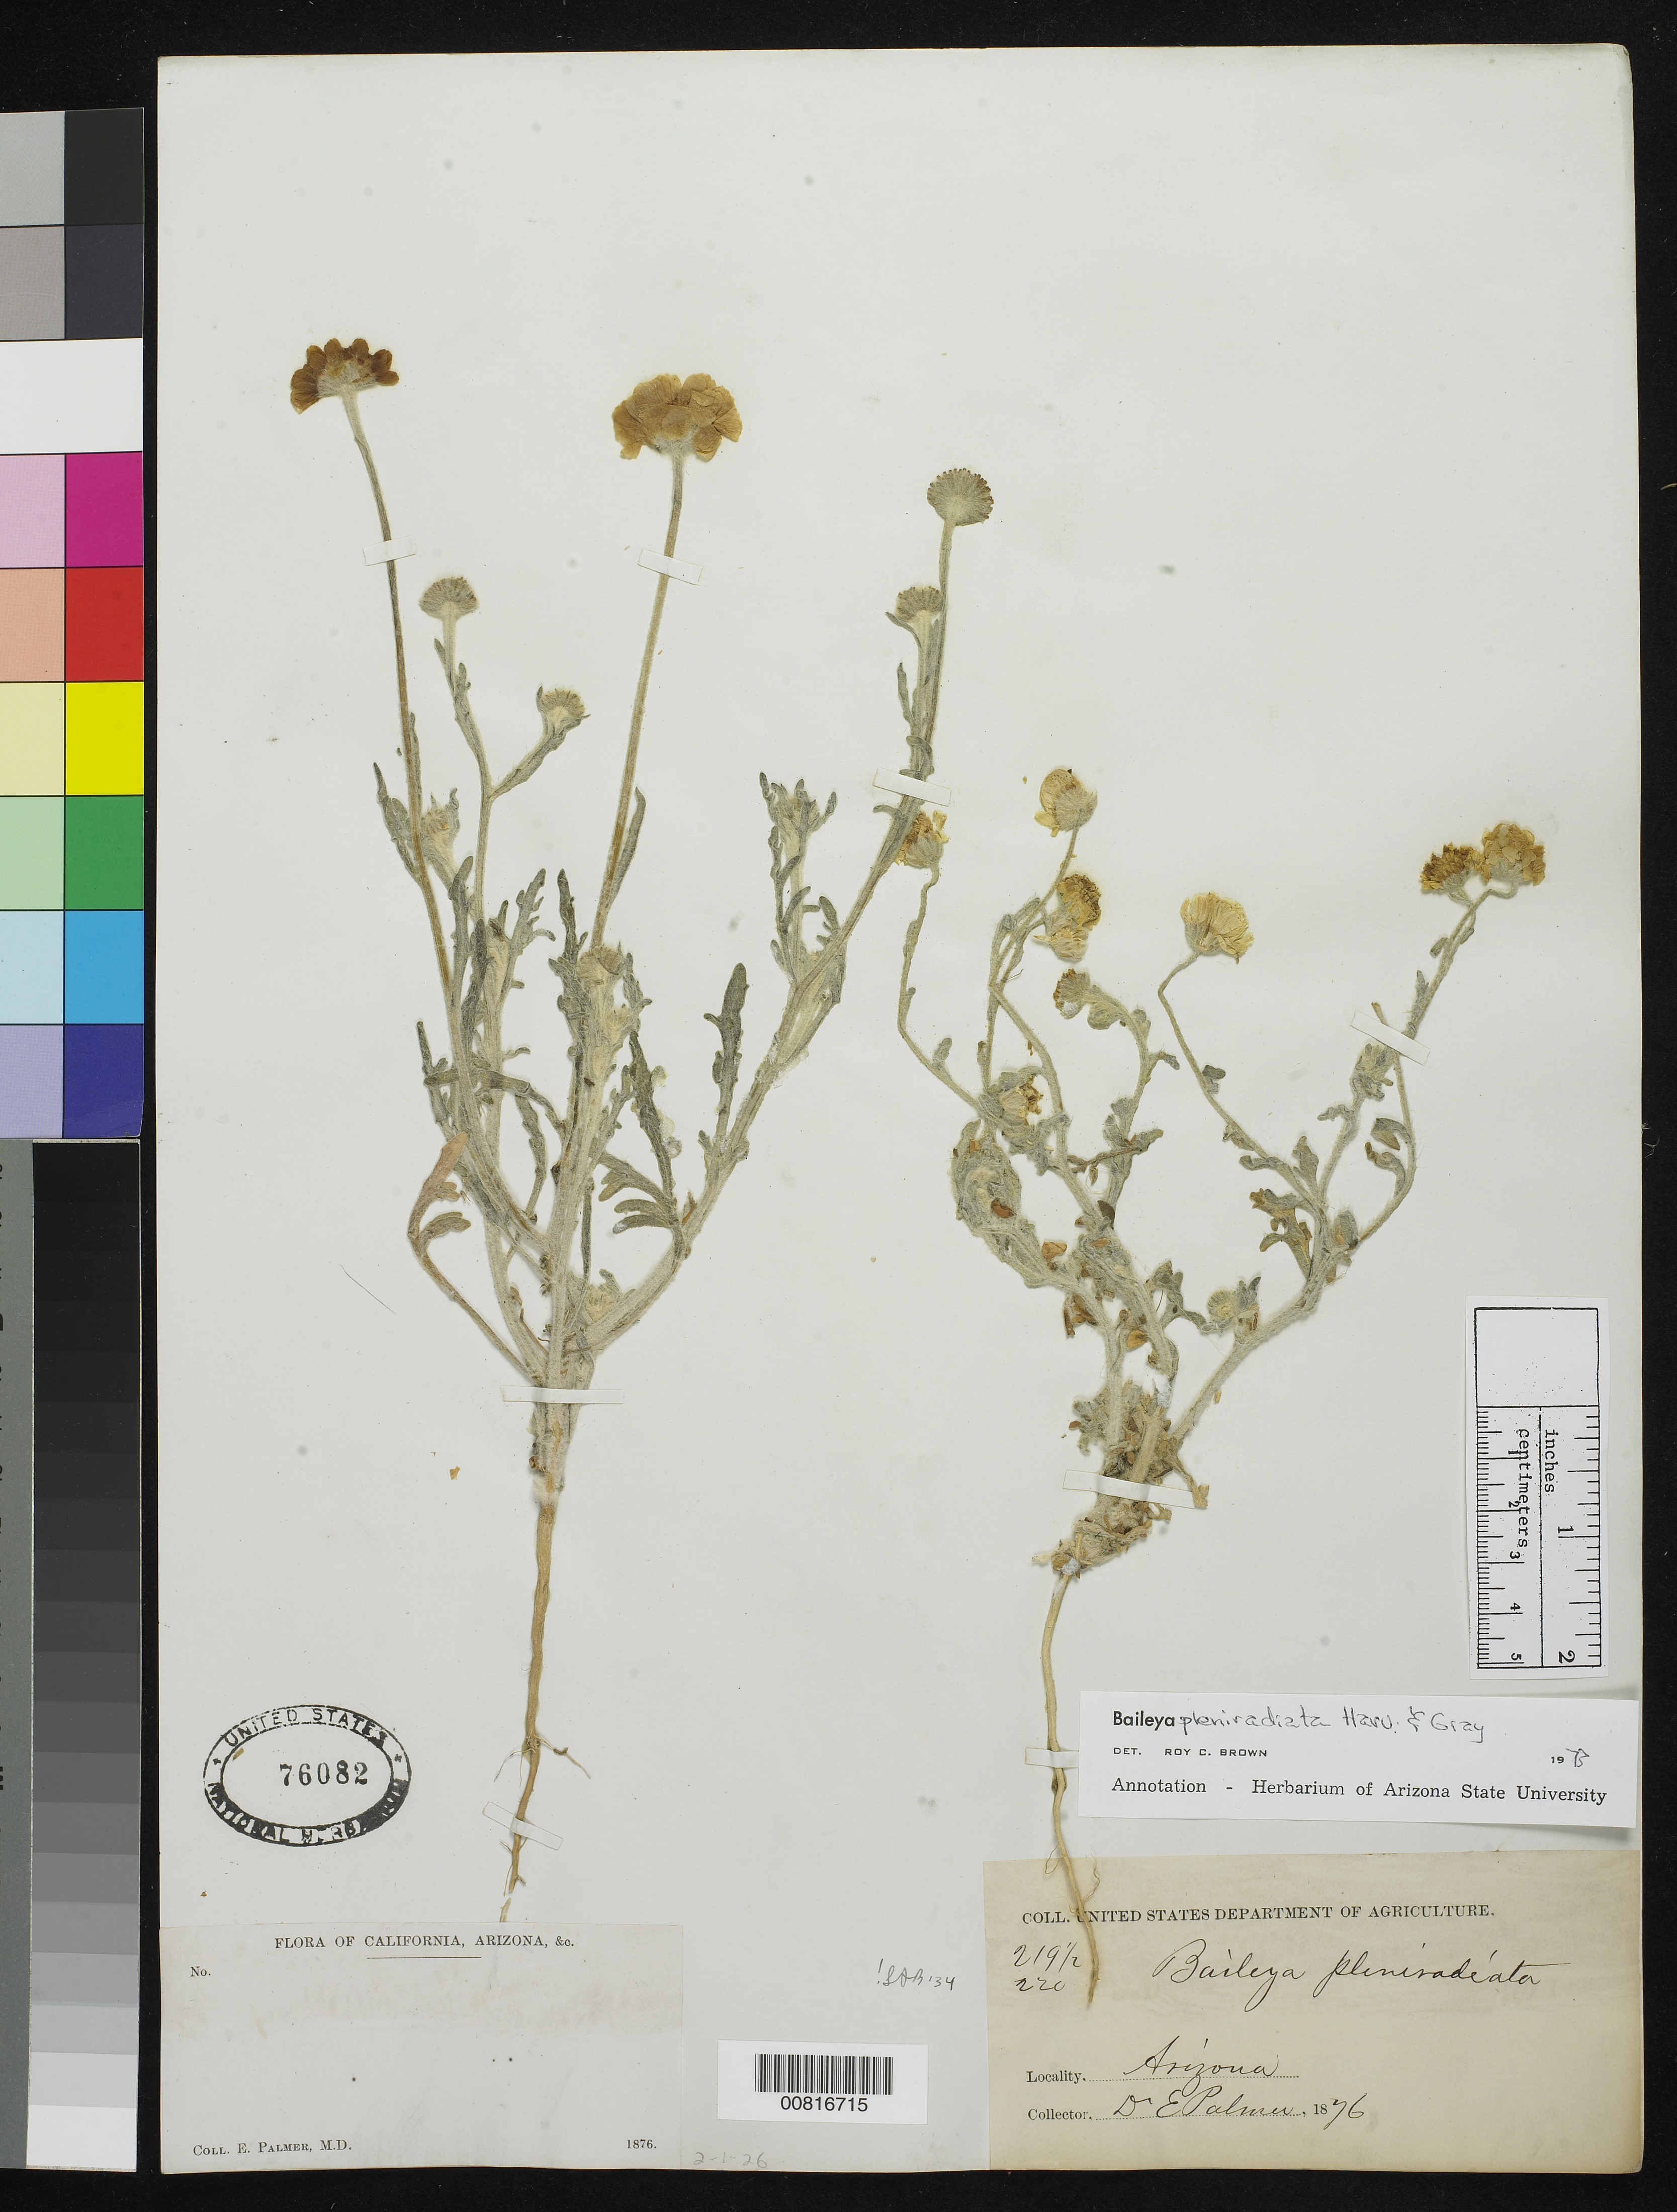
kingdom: Plantae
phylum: Tracheophyta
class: Magnoliopsida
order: Asterales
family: Asteraceae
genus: Baileya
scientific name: Baileya pleniradiata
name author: Harv. & A. Gray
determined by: Brown, Roy C.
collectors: E. Palmer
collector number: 219½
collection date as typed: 1876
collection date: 1876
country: United States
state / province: Arizona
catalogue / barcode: US 76082